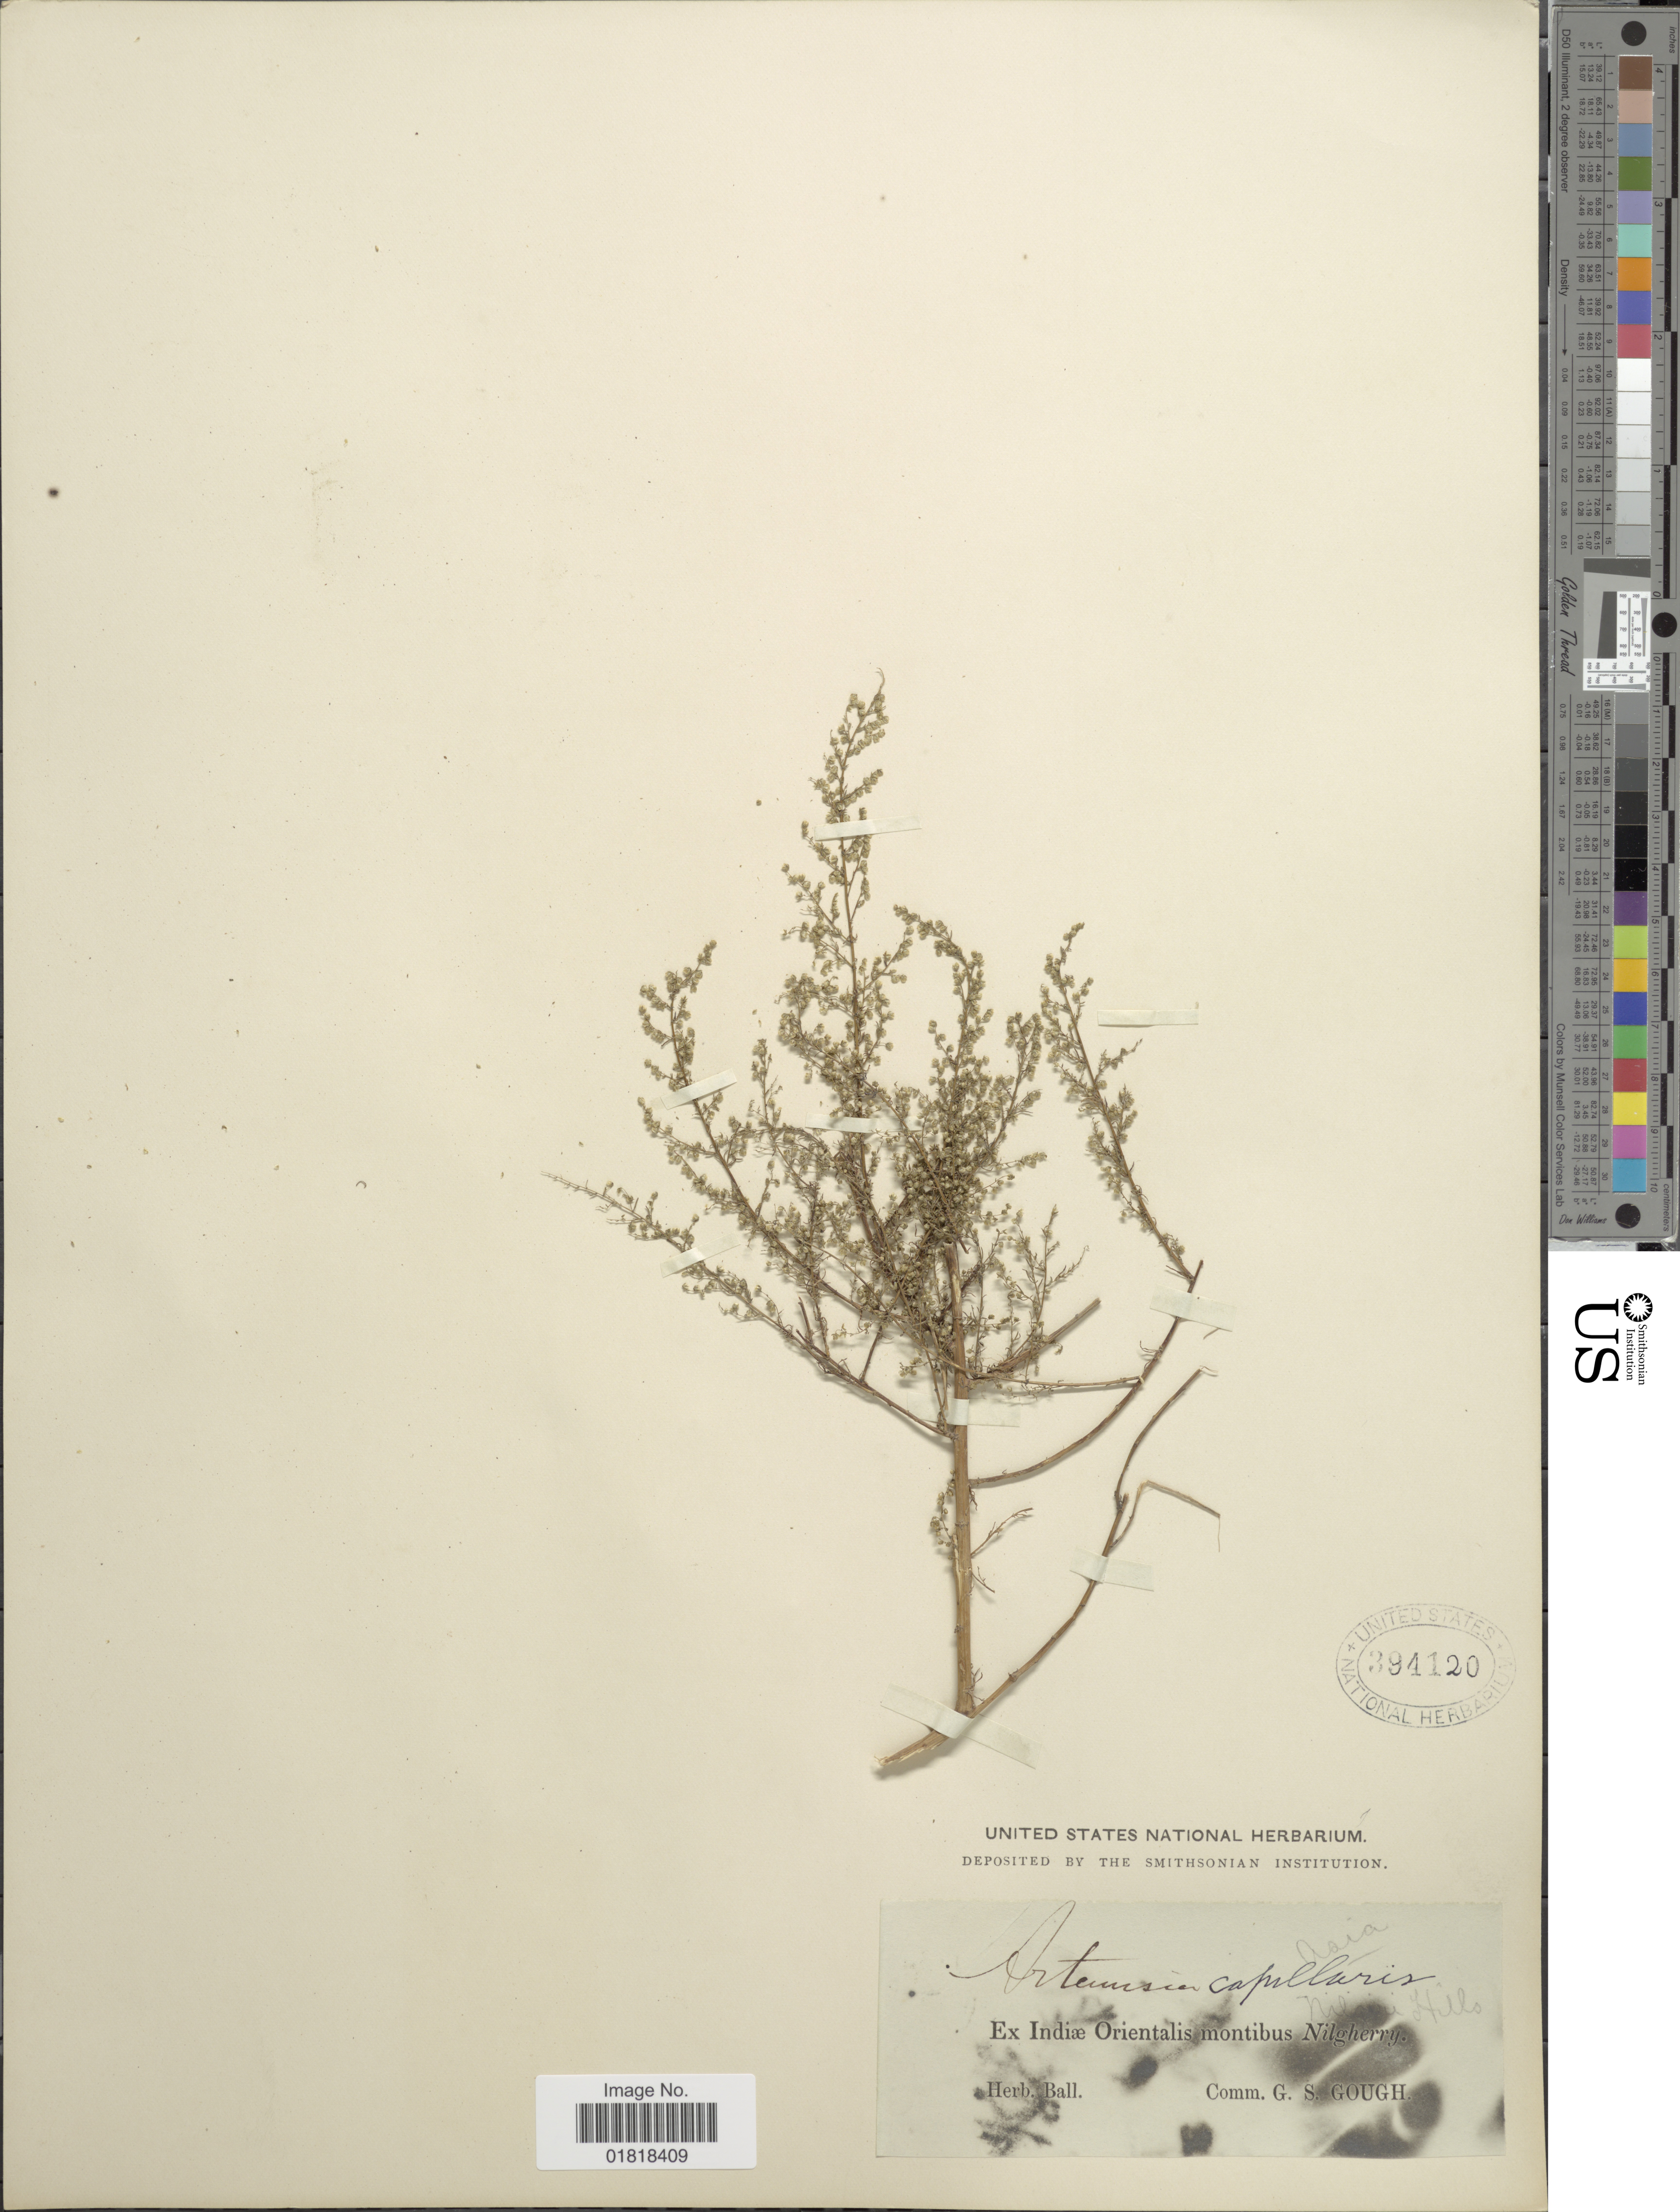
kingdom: Plantae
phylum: Tracheophyta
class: Magnoliopsida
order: Asterales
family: Asteraceae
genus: Artemisia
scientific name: Artemisia capillaris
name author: Thunb.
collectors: ex herb. Ball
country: India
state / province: Tamil Nadu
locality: Ex Indiae Orientalis montibus Nilgherry, Asia, Nilgiri Hills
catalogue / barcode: US 394120